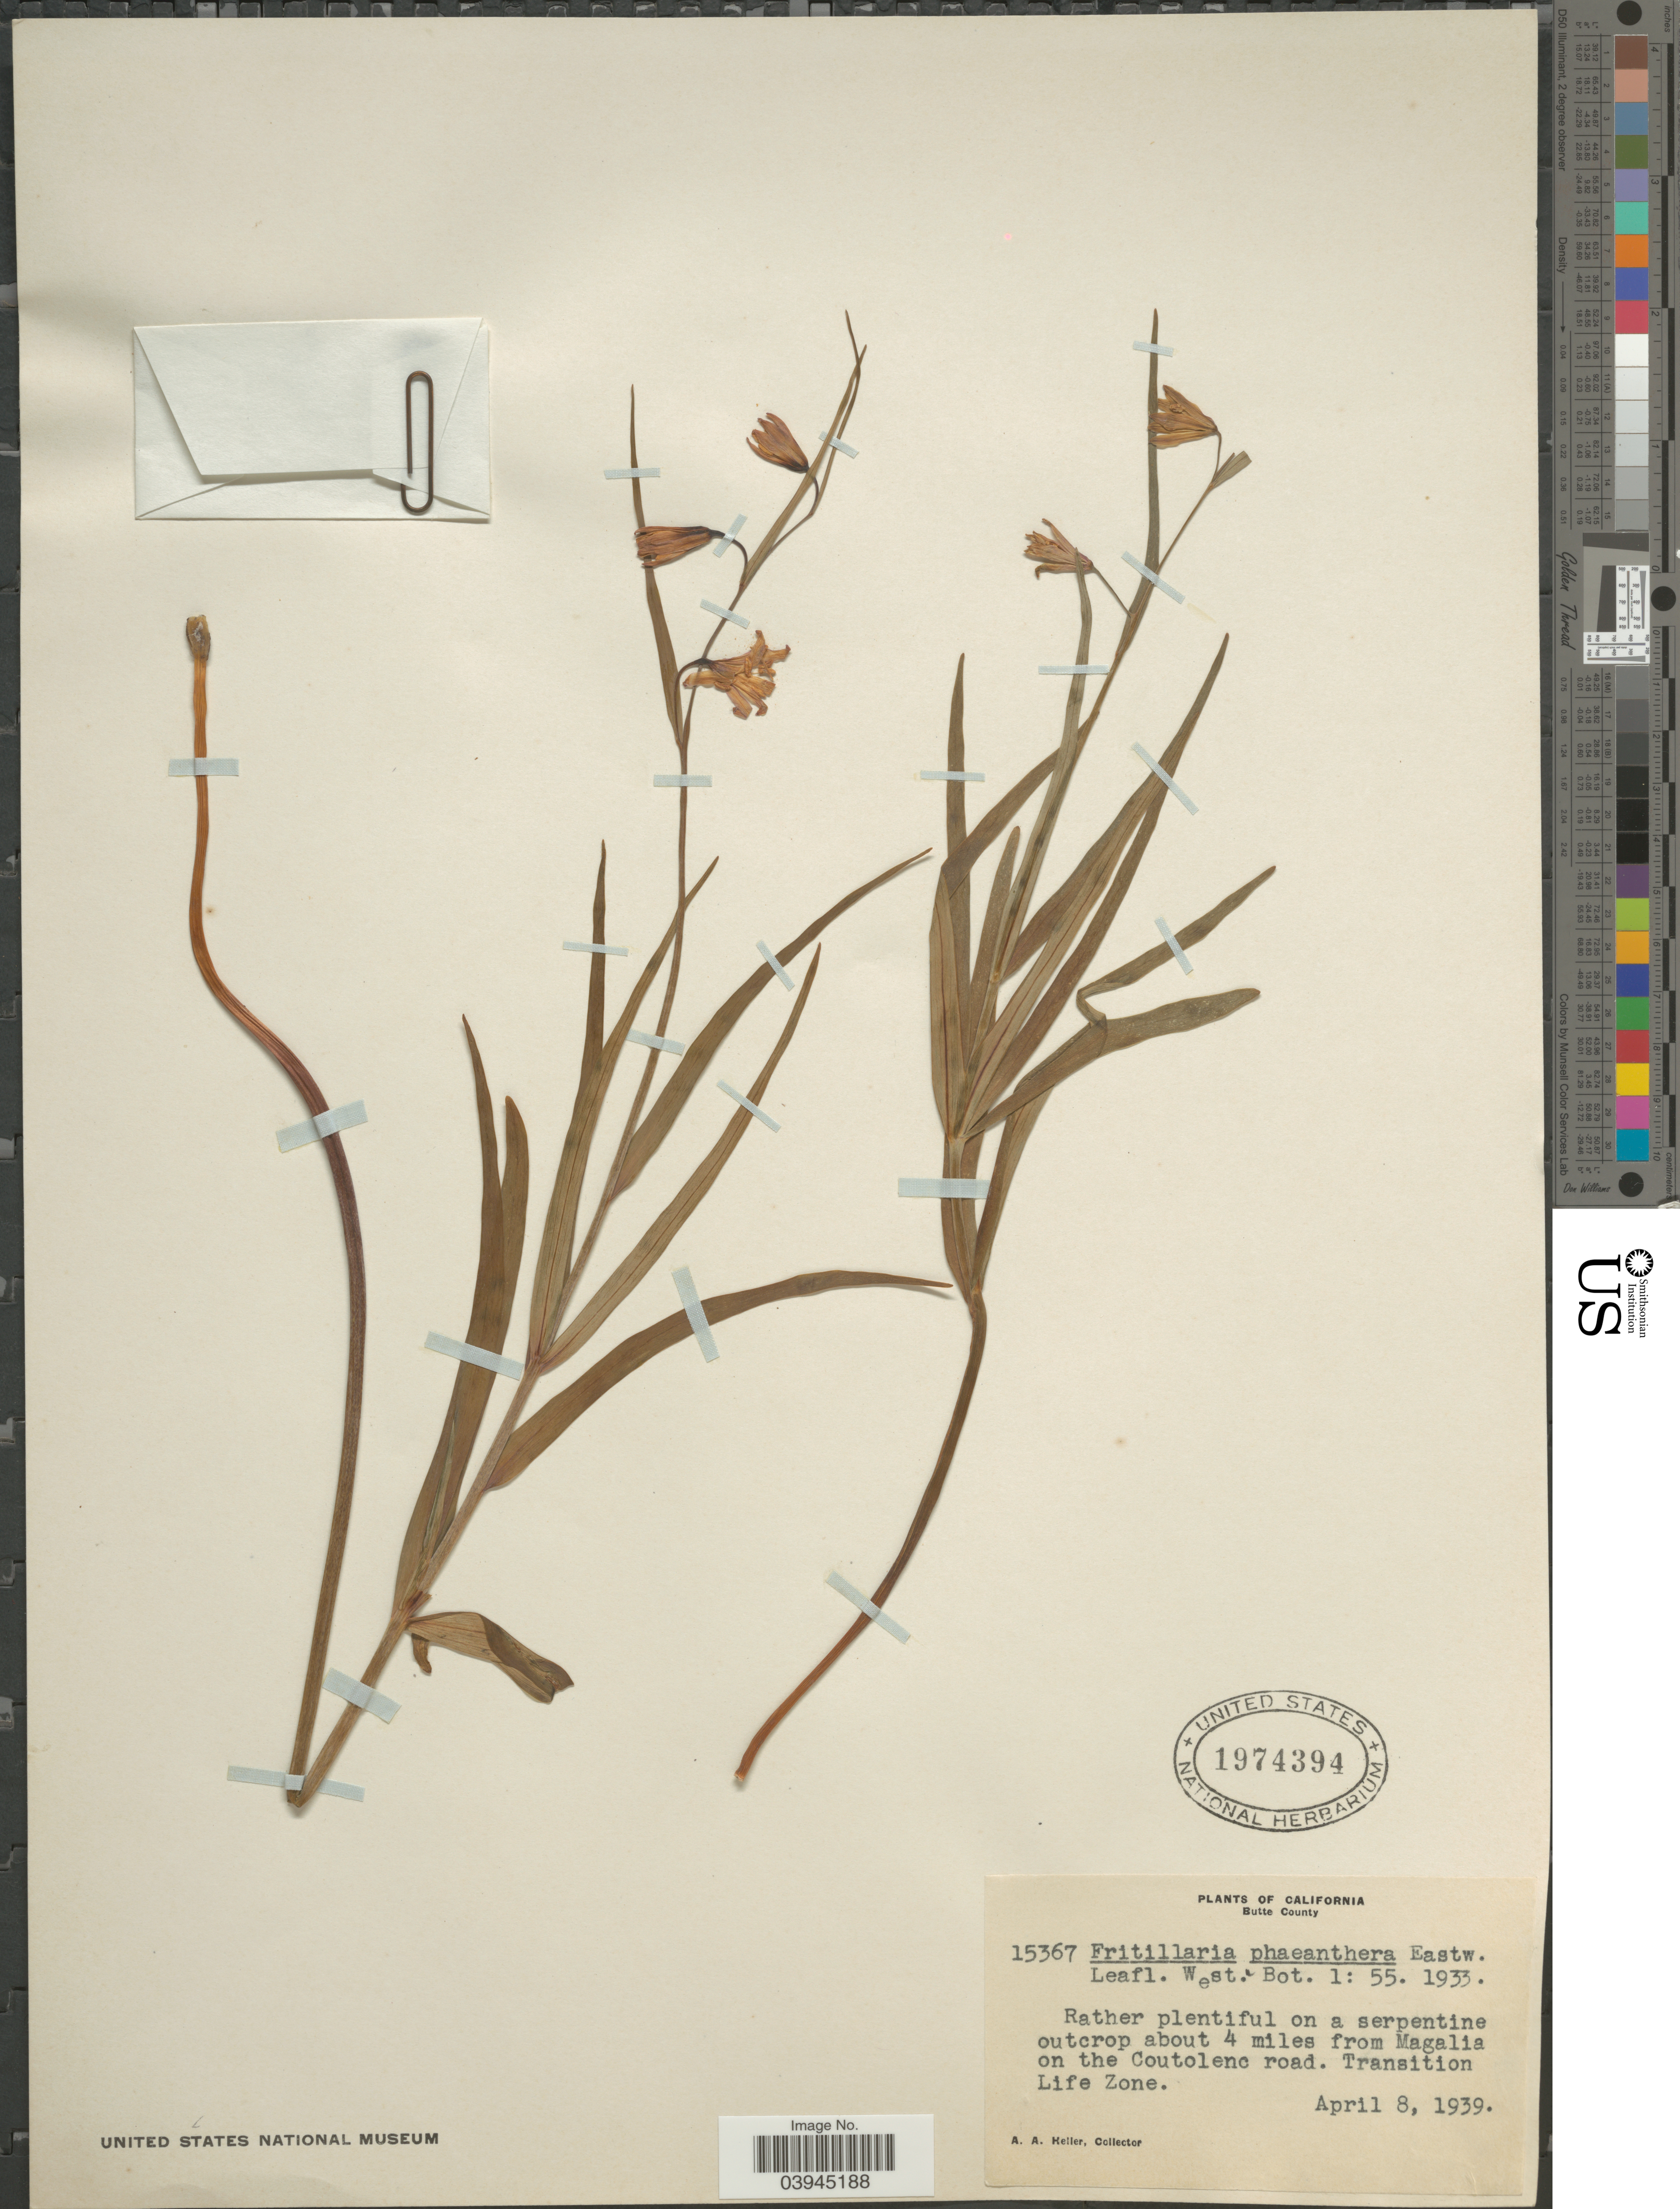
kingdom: Plantae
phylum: Tracheophyta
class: Liliopsida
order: Liliales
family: Liliaceae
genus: Fritillaria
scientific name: Fritillaria phaeanthera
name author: Eastw.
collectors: A. A. Heller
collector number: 15367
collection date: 1939-04-08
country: United States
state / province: California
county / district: Butte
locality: Butte County. Rather plentiful on a serpentine outcrop about 4 miles from Magalia on the Coutolenc road. Transition Life Zone.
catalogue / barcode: US 1974394